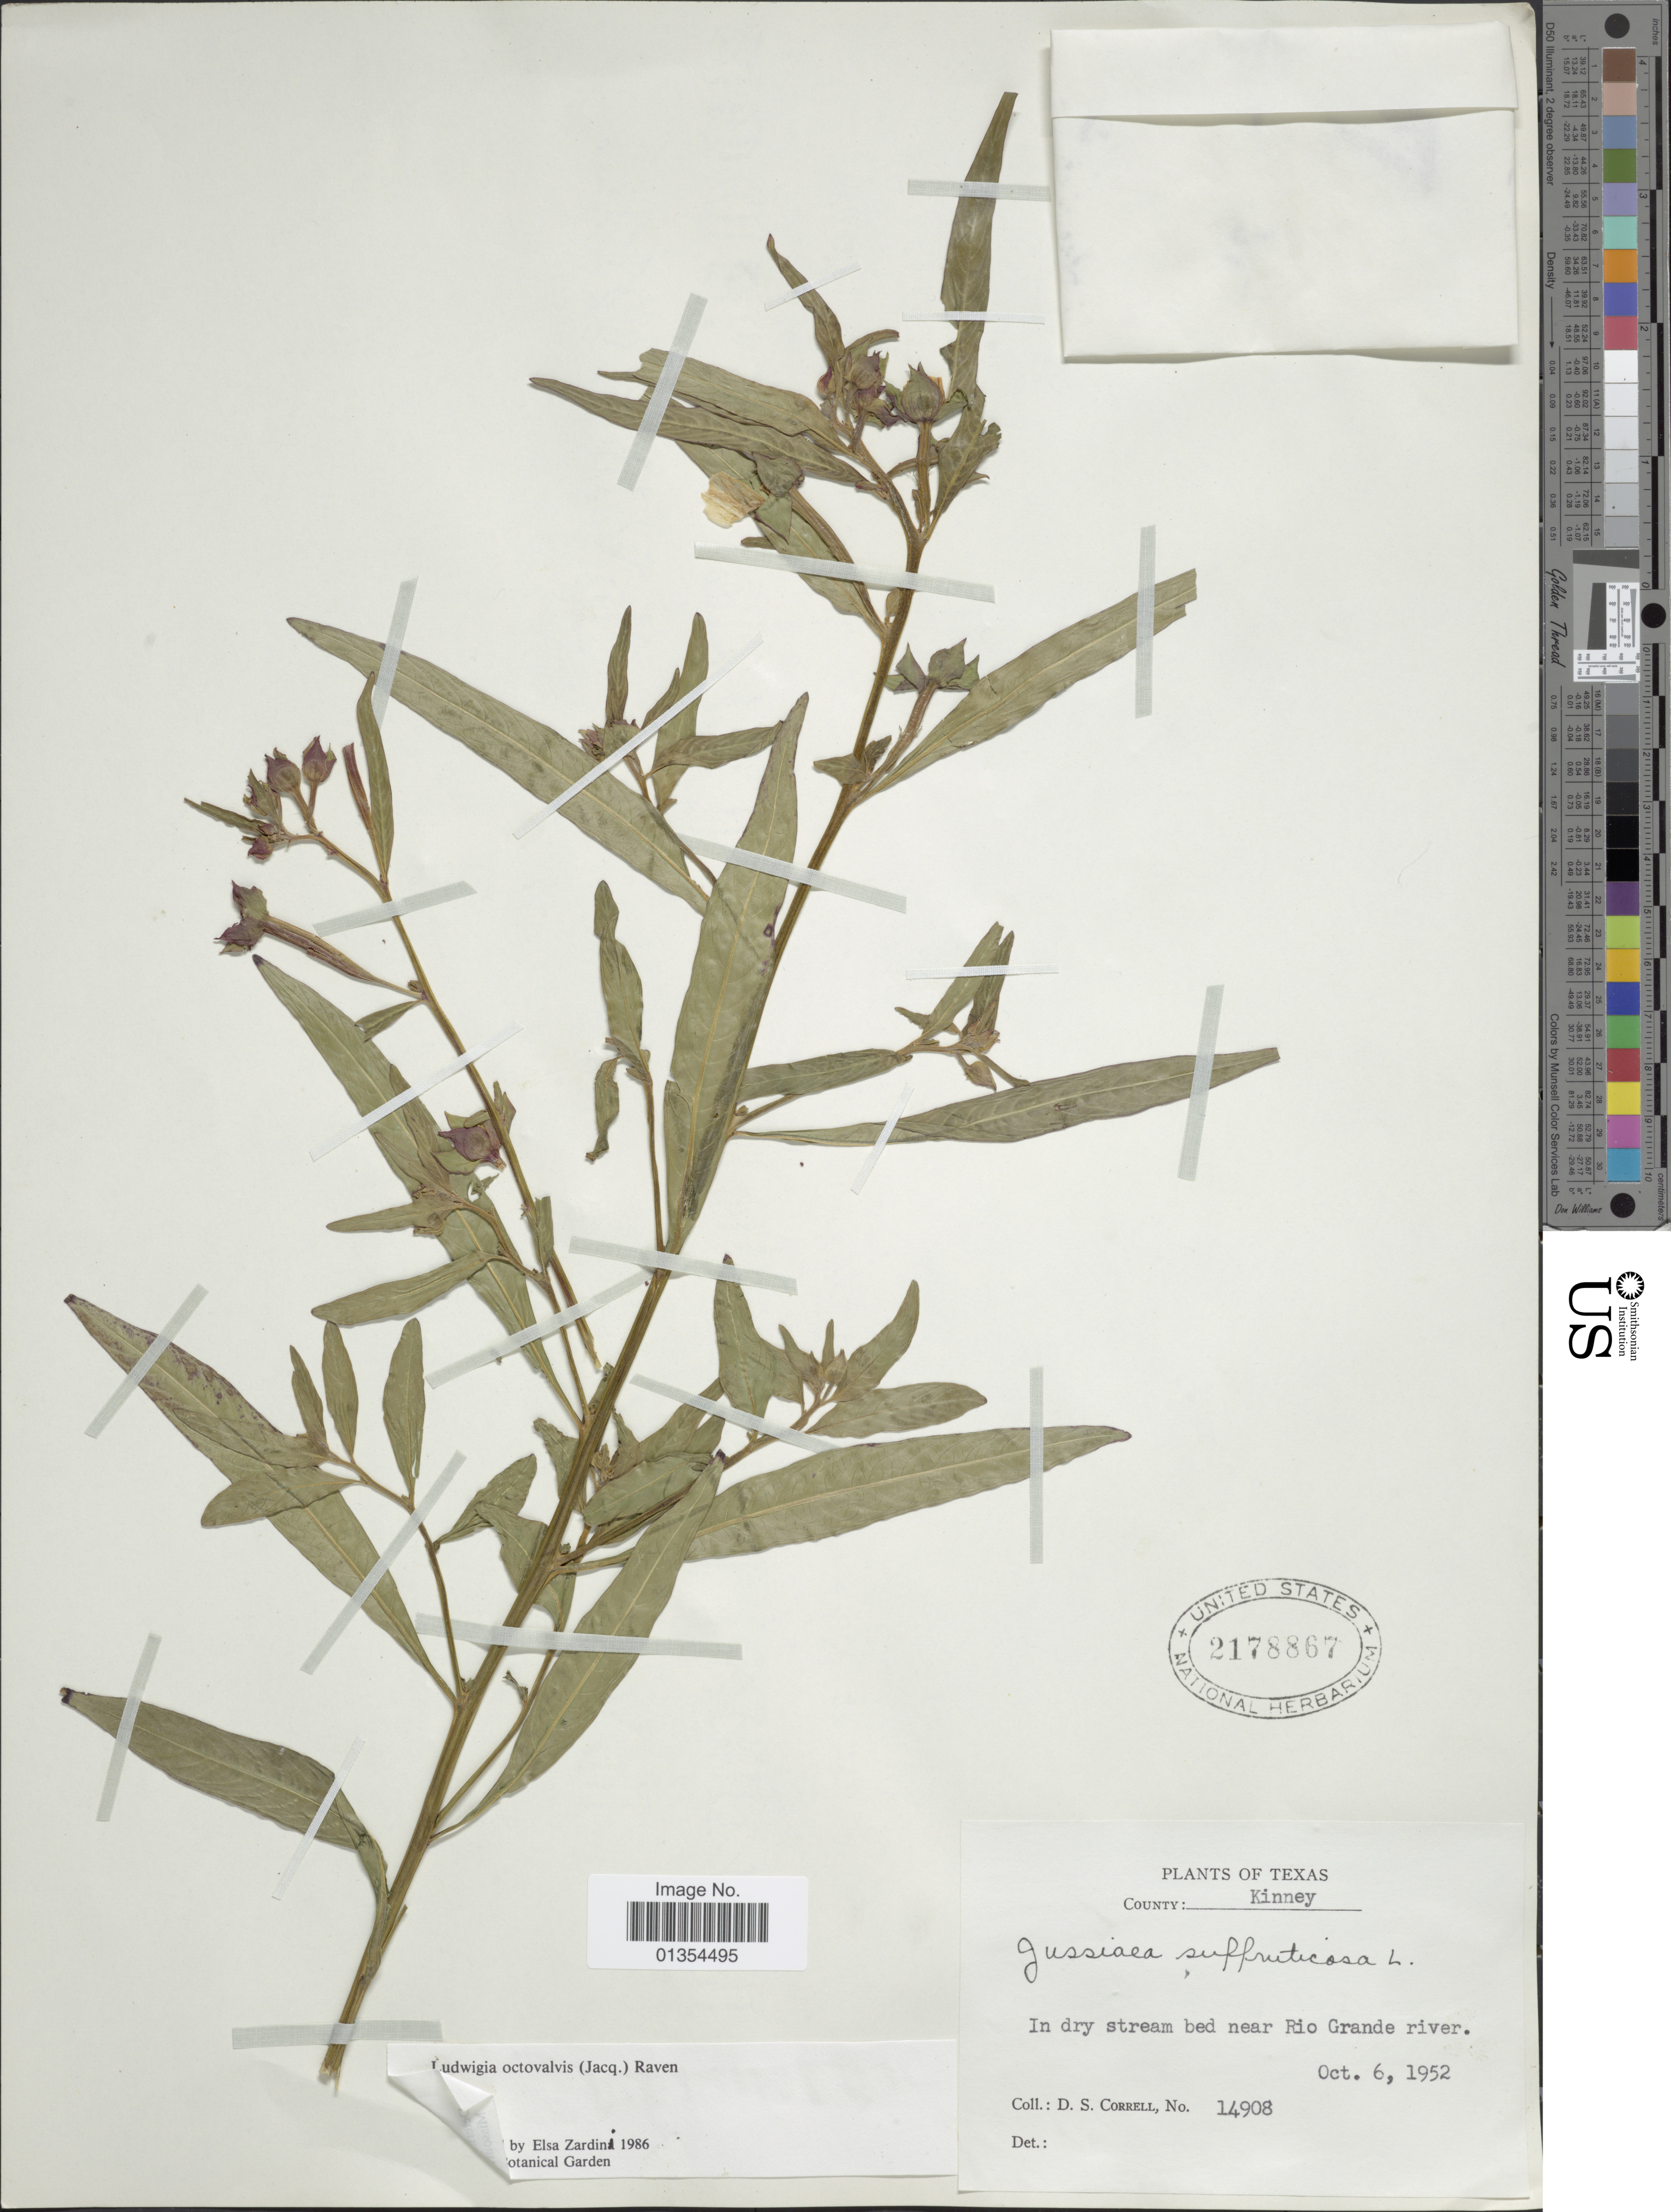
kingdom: Plantae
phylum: Tracheophyta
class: Magnoliopsida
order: Myrtales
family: Onagraceae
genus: Ludwigia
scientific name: Ludwigia octovalvis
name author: (Jacq.) P.H. Raven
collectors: D. S. Correll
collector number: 14908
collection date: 1952-10-06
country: United States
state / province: Texas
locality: Kinney, near Rio Grande river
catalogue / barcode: US 2178867